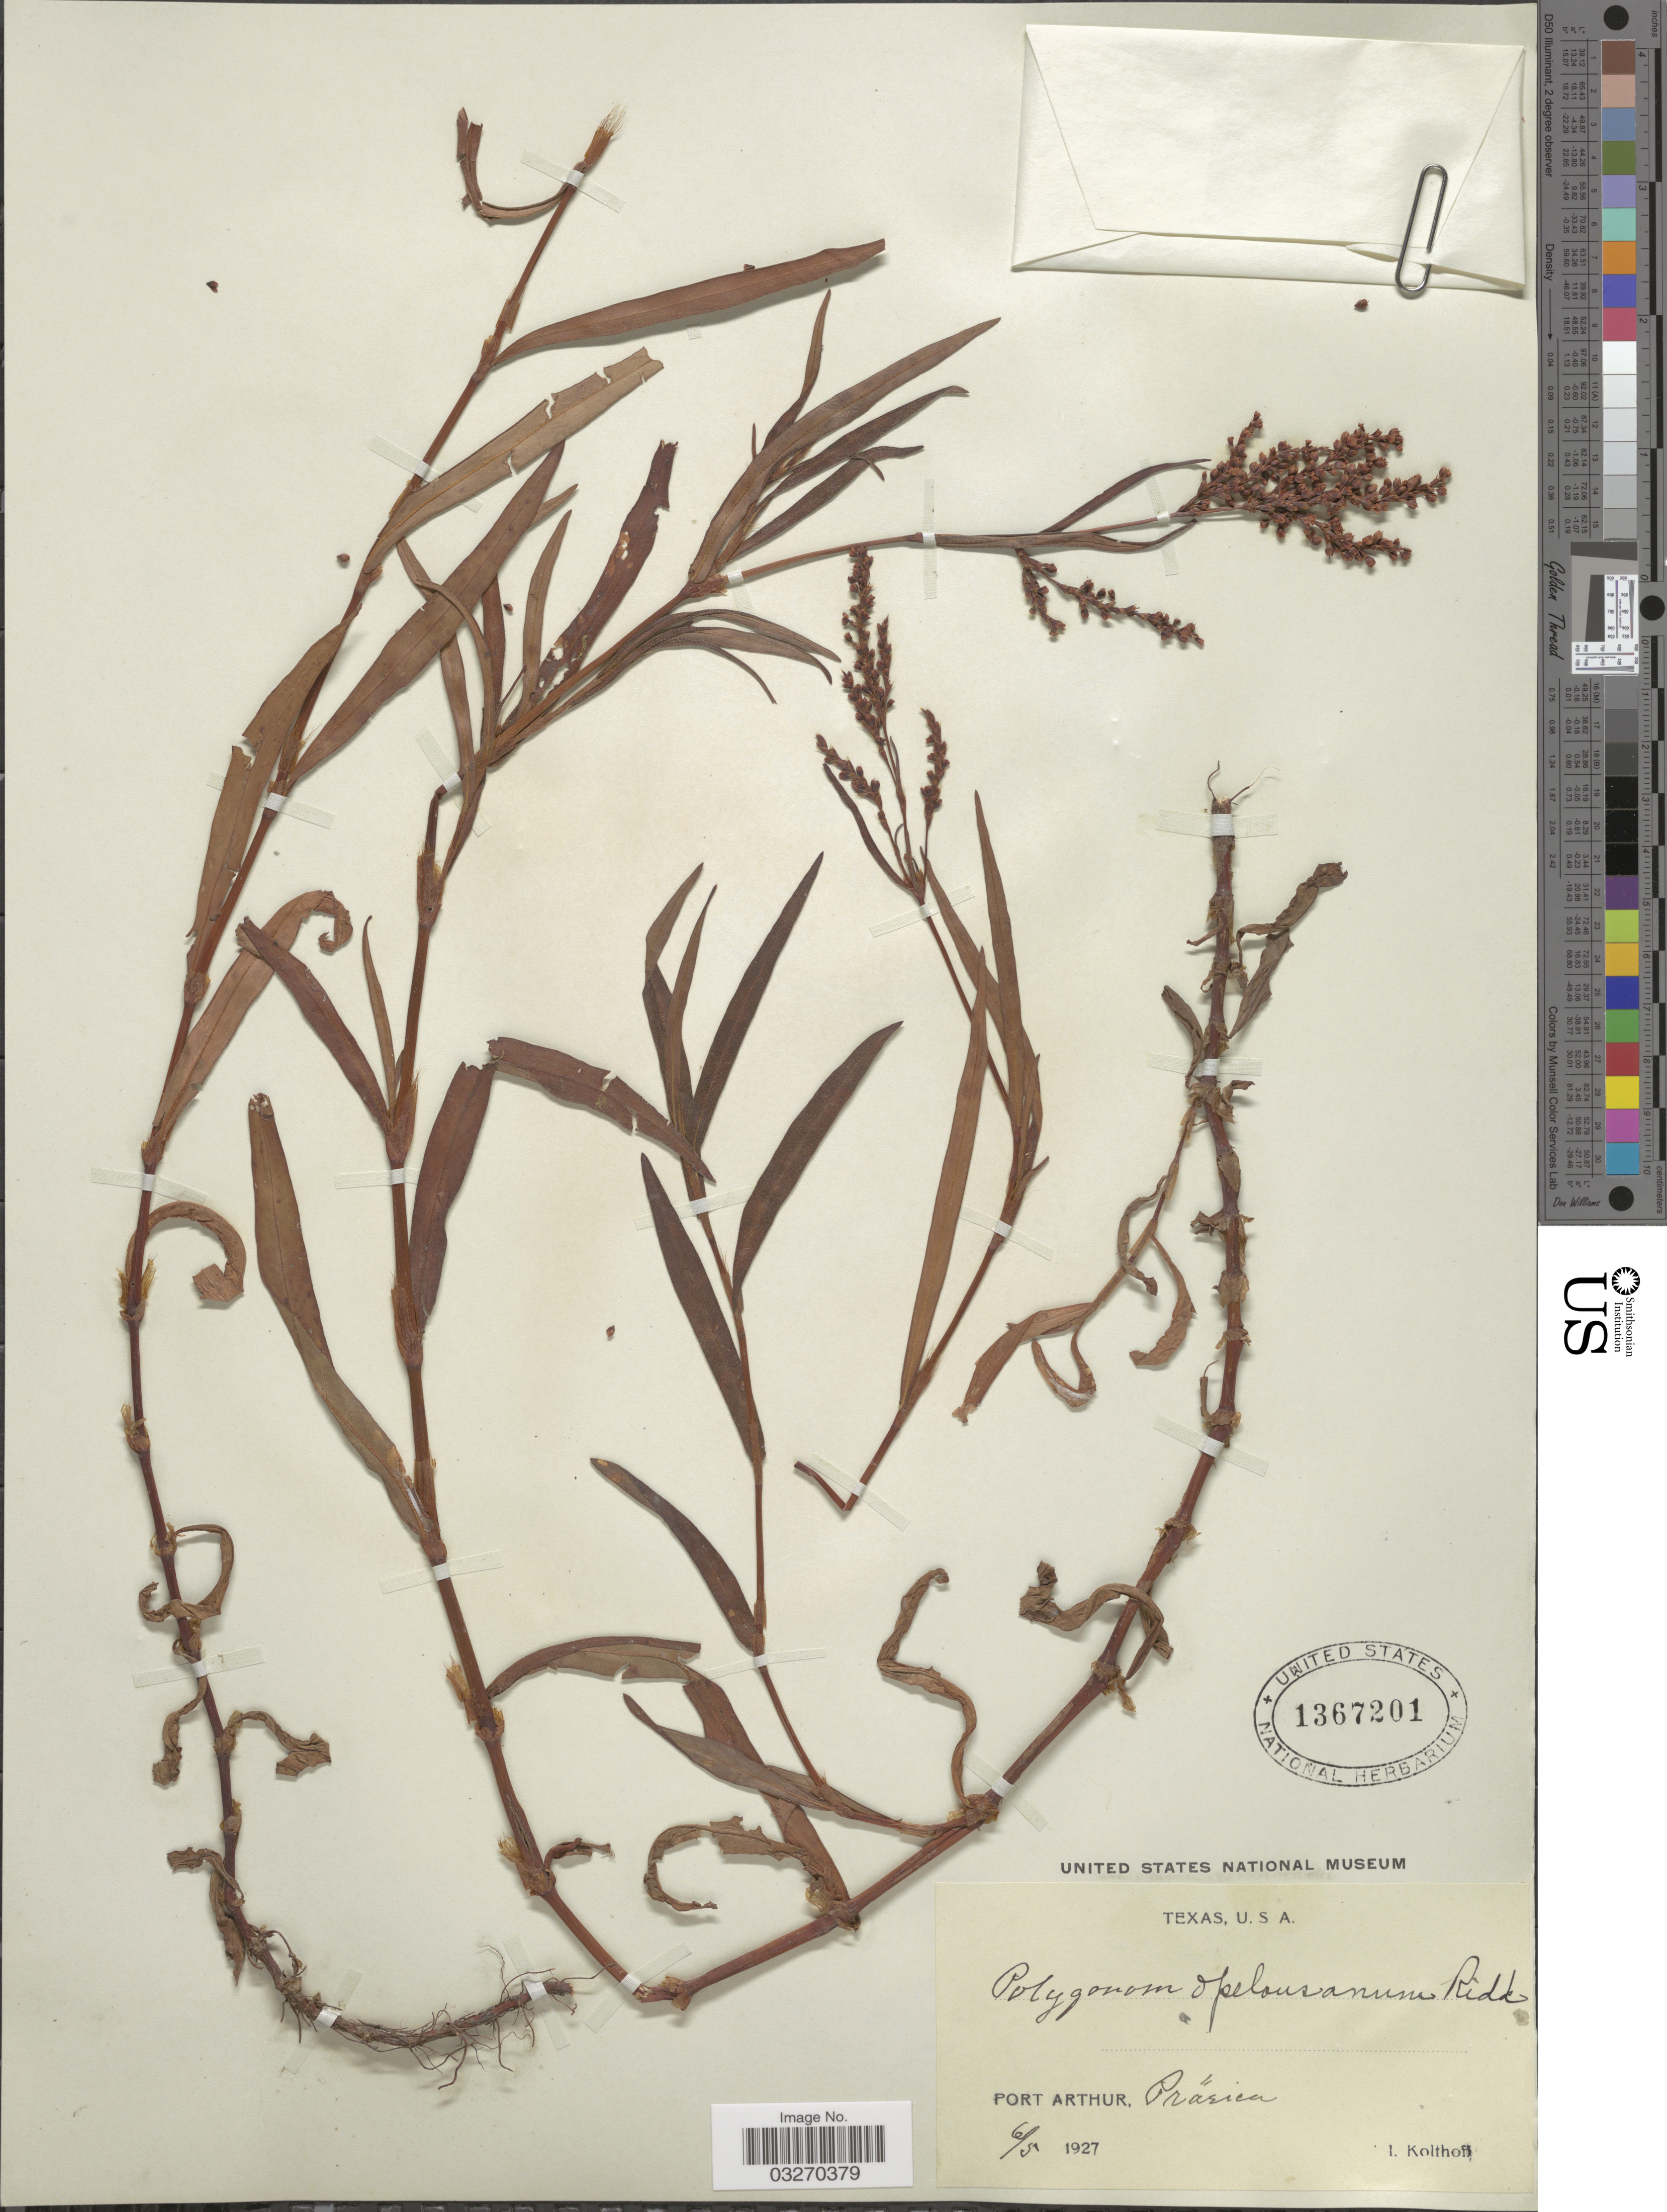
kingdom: Plantae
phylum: Tracheophyta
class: Magnoliopsida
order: Caryophyllales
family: Polygonaceae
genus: Persicaria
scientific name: Persicaria hydropiperoides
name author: (Michx.) Small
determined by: Atha, D. E.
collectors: I. Kolthoff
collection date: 1927-06-05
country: United States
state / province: Texas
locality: Port Arthur. Prärien.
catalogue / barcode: US 1367201